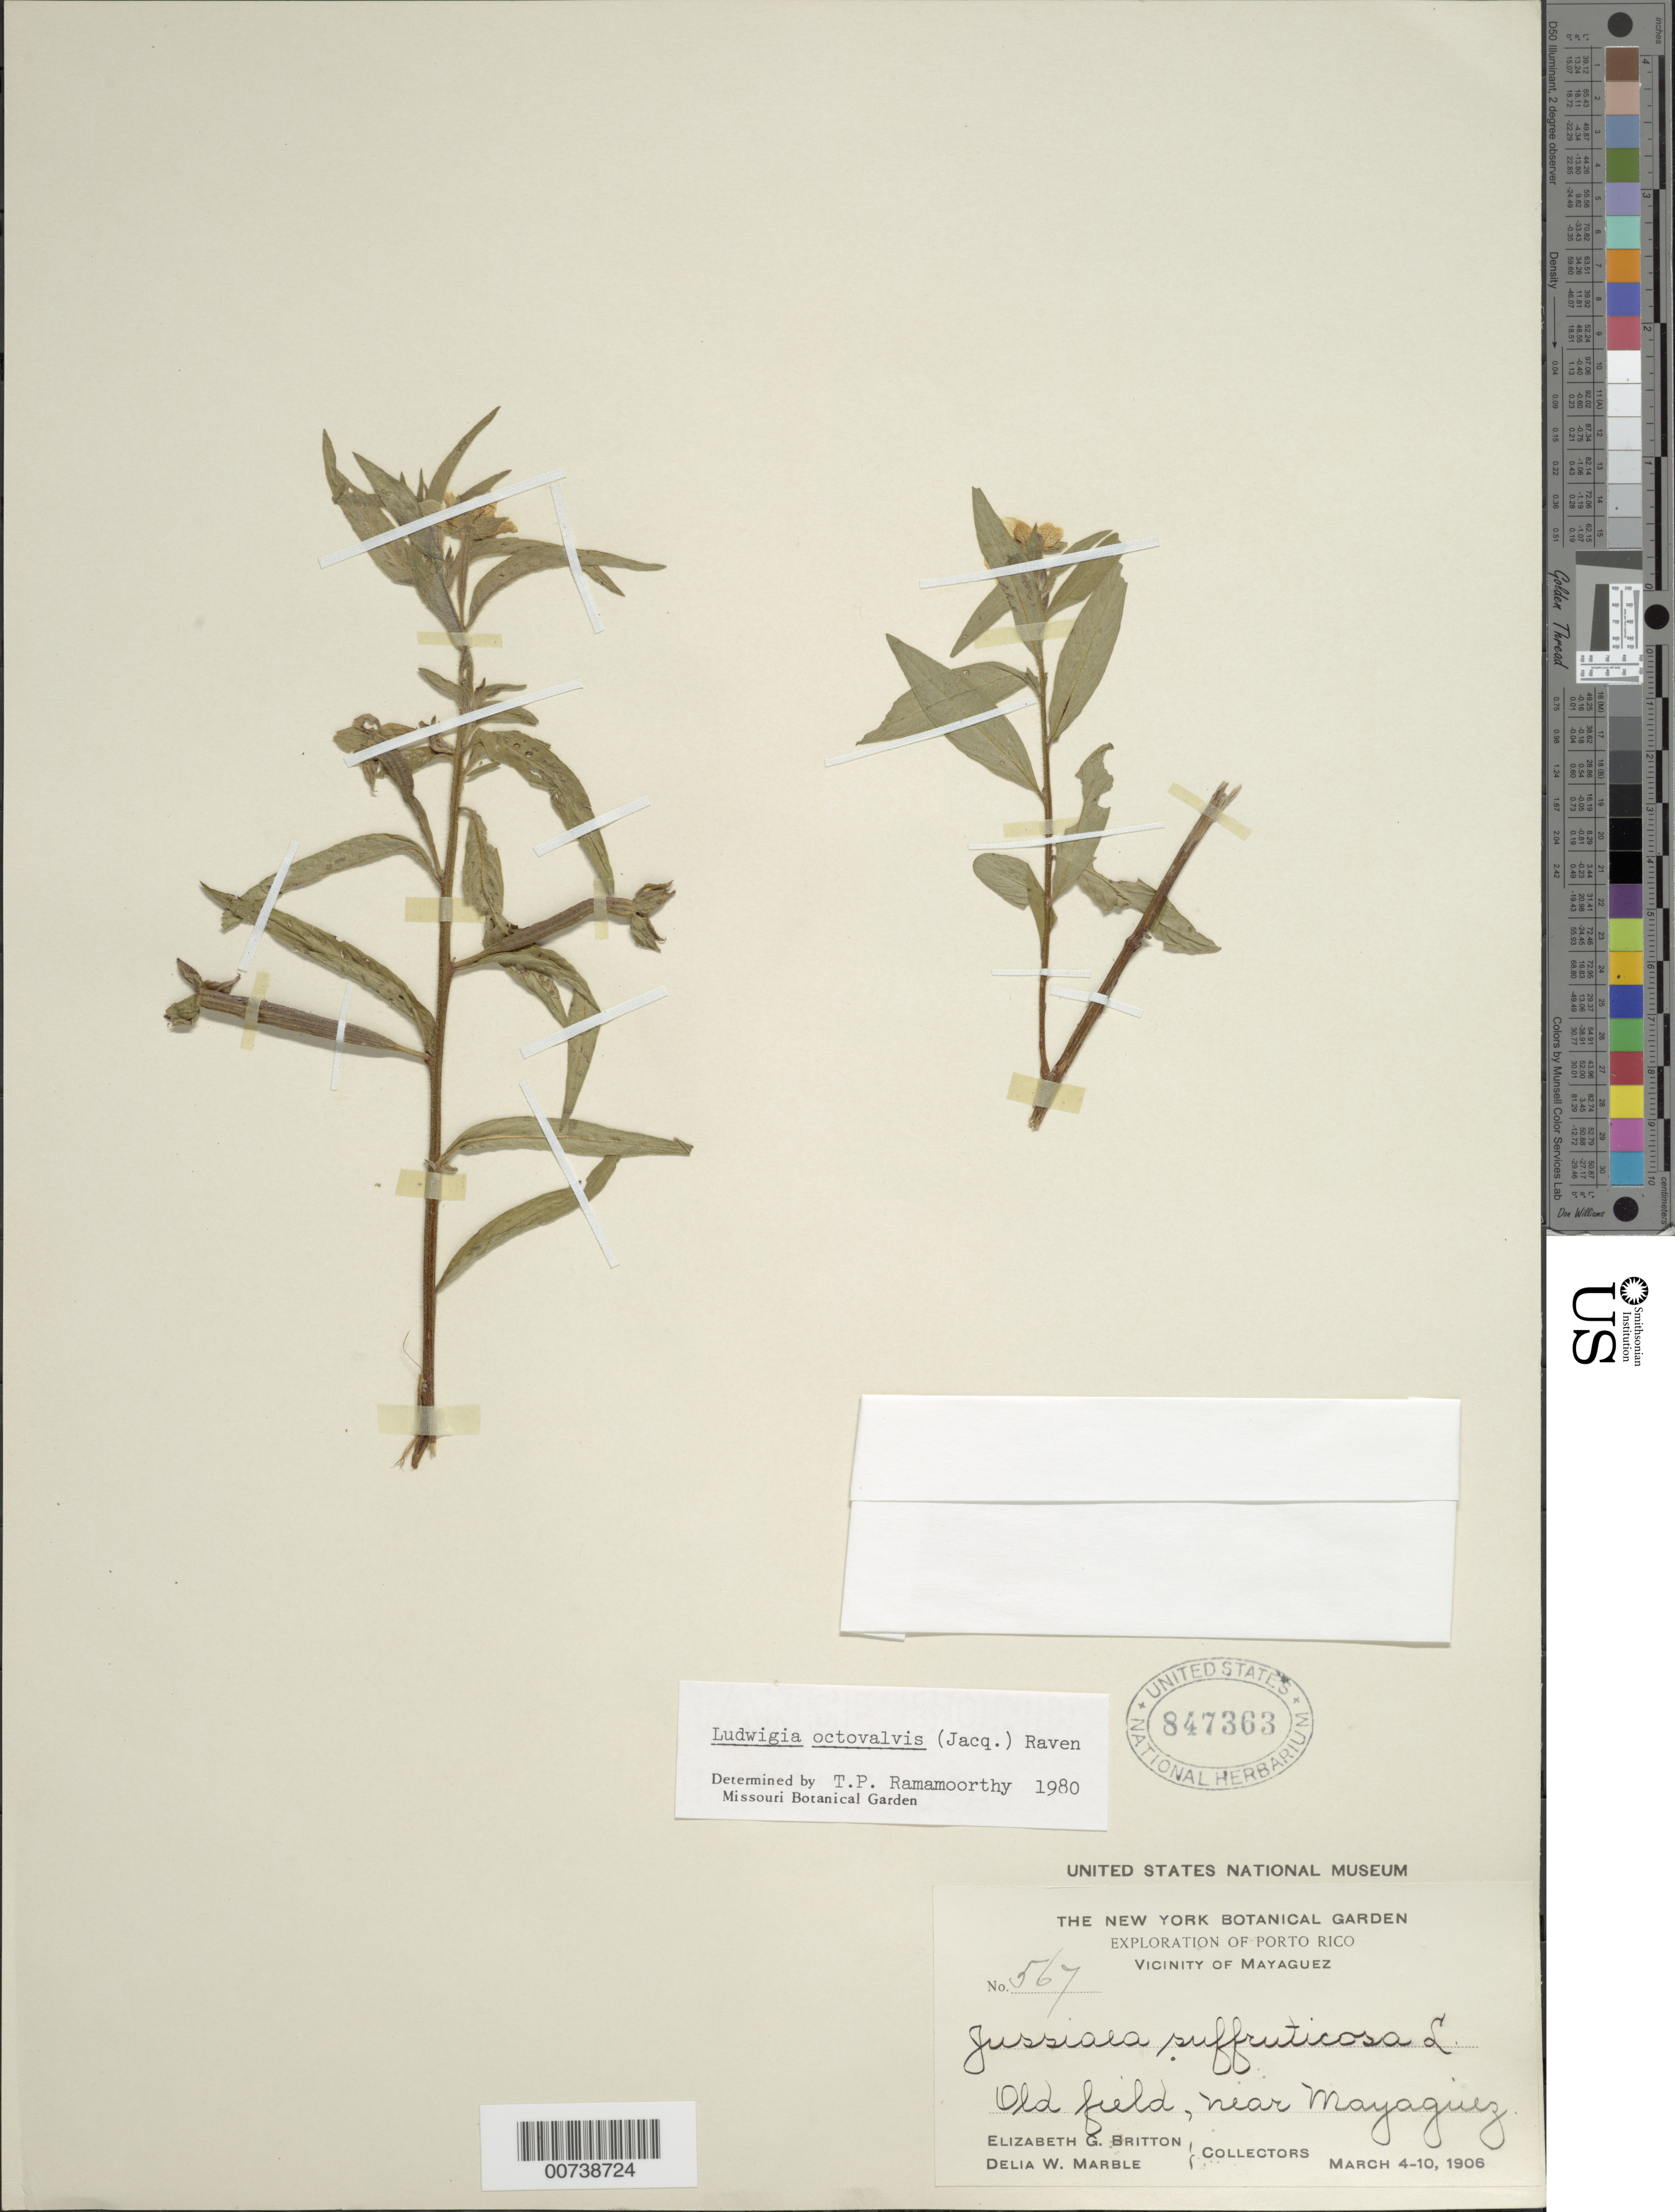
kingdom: Plantae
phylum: Tracheophyta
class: Magnoliopsida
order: Myrtales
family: Onagraceae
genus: Ludwigia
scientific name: Ludwigia octovalvis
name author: (Jacq.) P.H. Raven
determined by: Ramamoorthy, T. P.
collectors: E. G. Britton & D. W. Marble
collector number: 567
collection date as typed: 04 Mar 1906 to 10 Mar 1906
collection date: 1906-03-04/1906-03-10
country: Puerto Rico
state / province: Mayagüez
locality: Old field, near Mayaguez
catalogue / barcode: US 847363